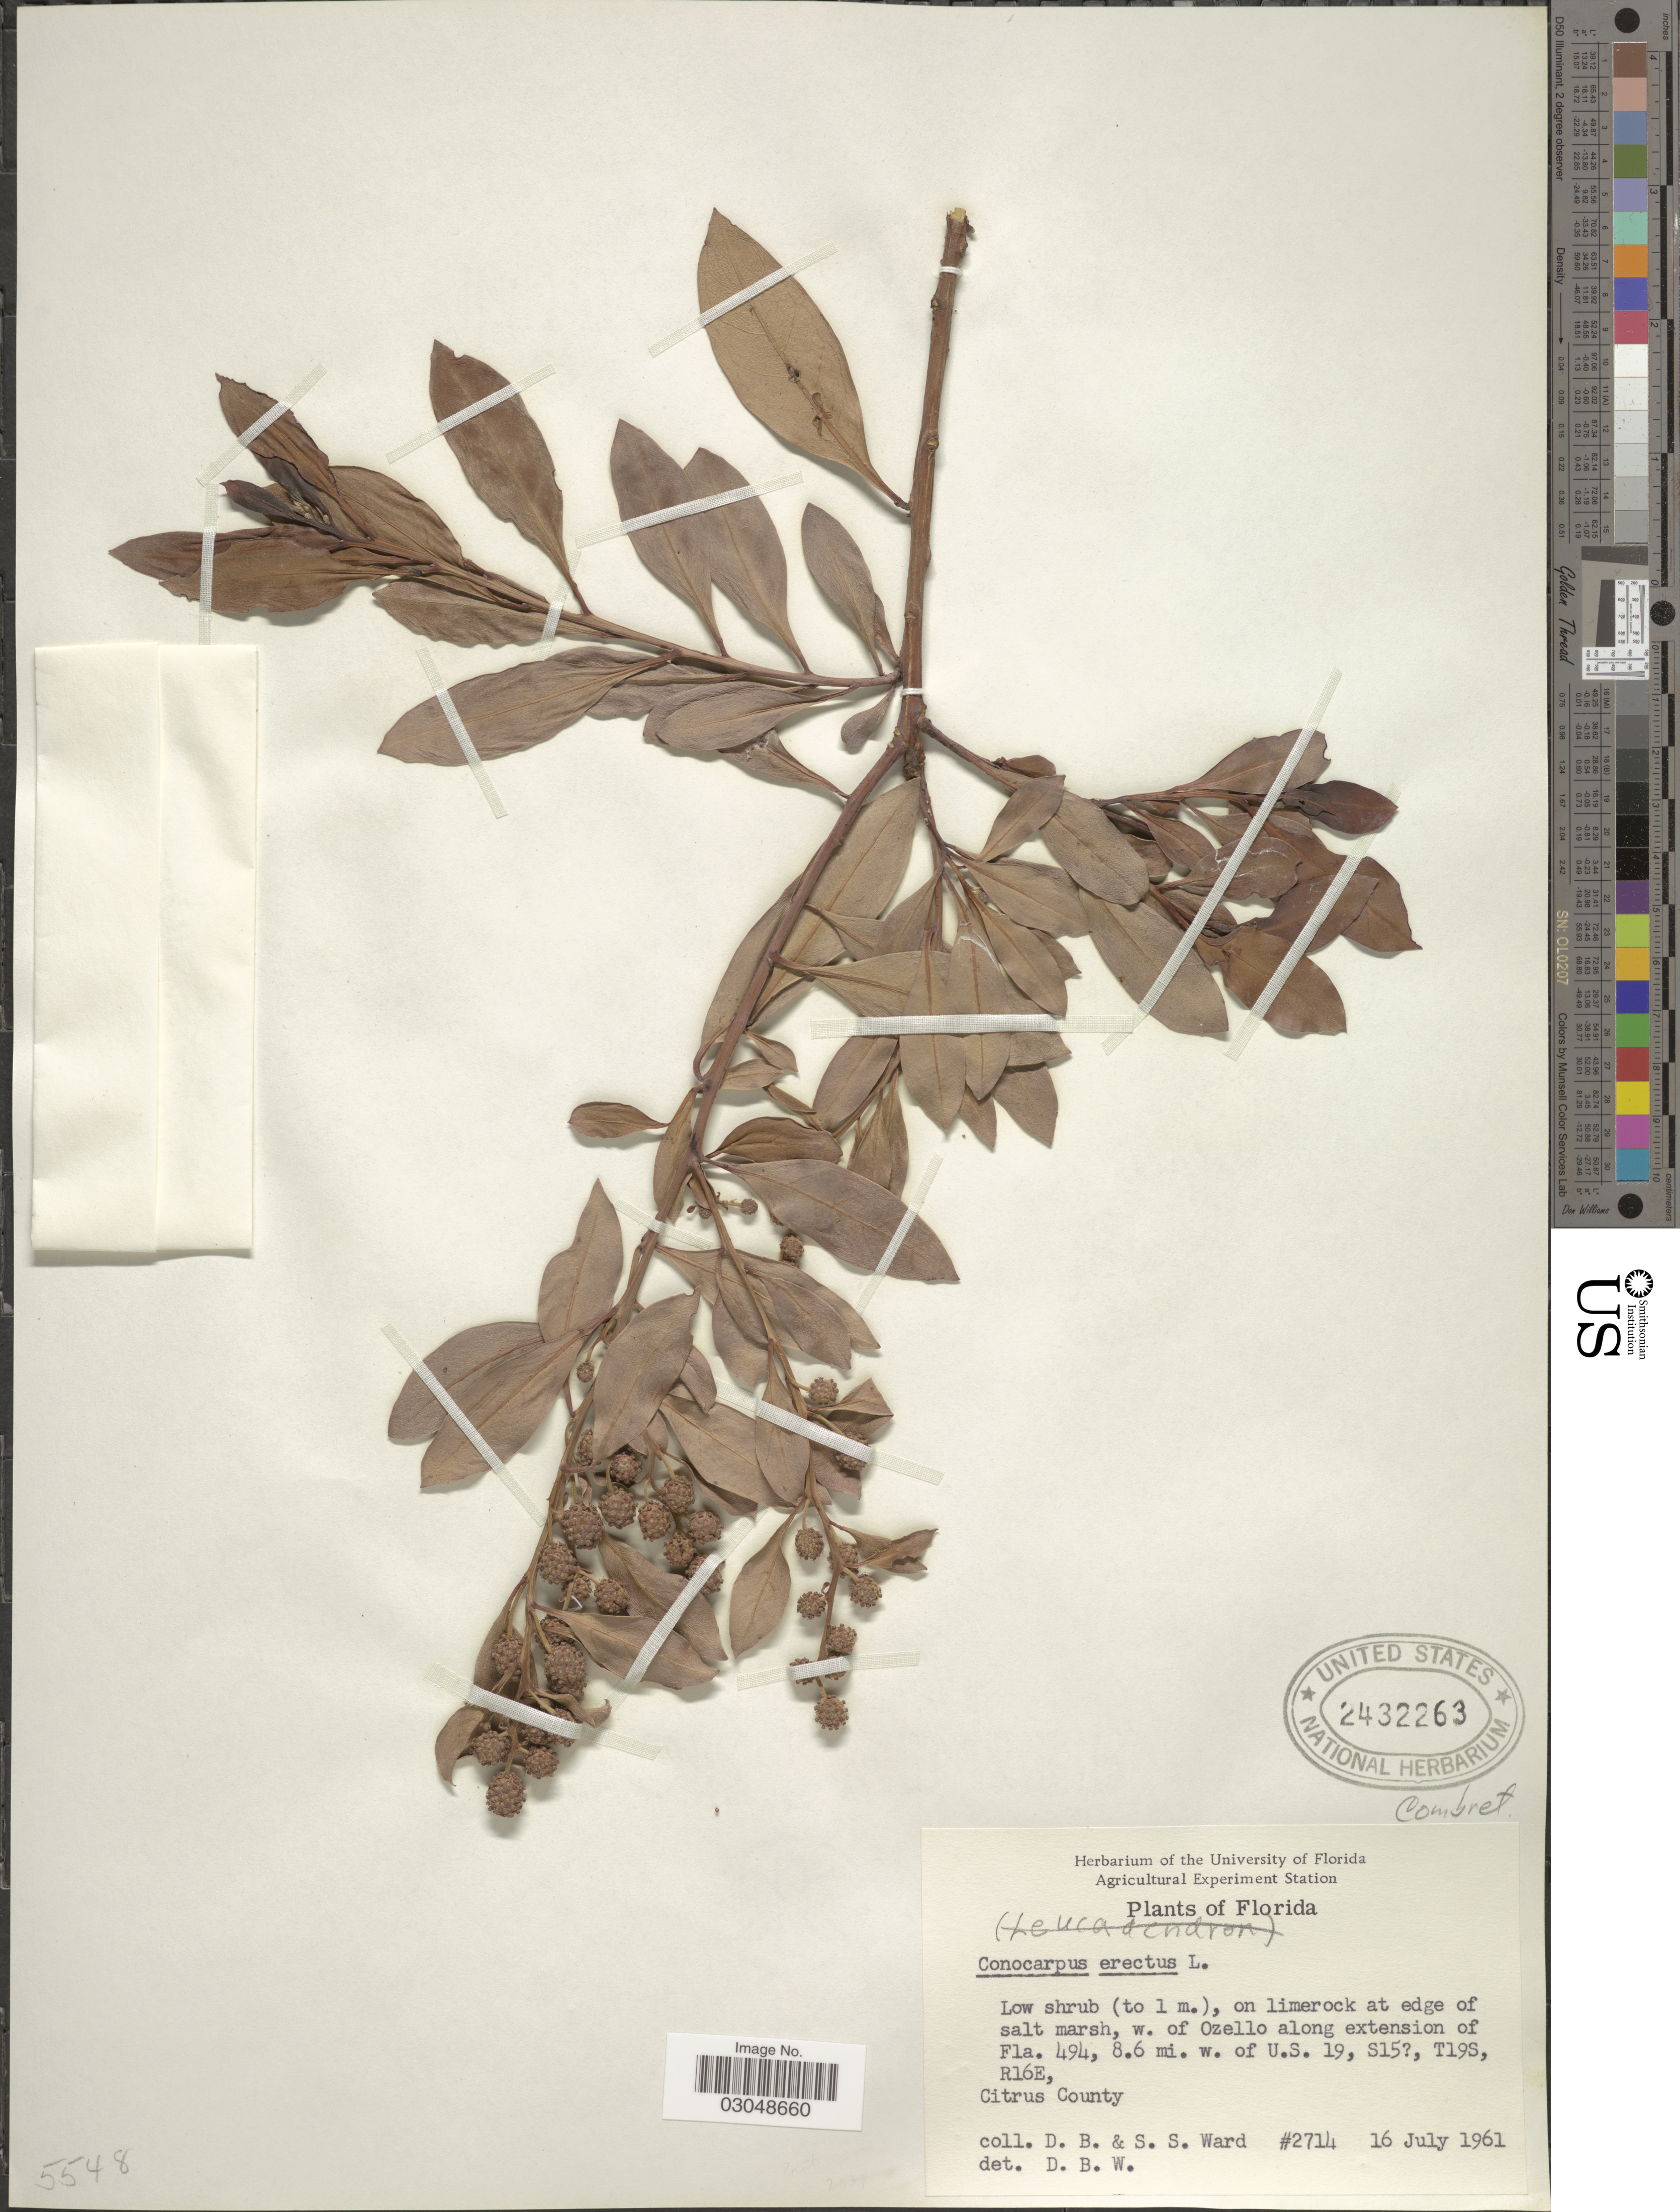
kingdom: Plantae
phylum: Tracheophyta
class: Magnoliopsida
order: Myrtales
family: Combretaceae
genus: Conocarpus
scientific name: Conocarpus erectus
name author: L.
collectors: D. B. Ward & S. S. Ward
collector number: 2714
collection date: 1961-07-16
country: United States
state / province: Florida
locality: On limerock at edge of salt marsh, w. of Ozello along extension of Fla. 494, 8.6 mi. w. of U.S. 19, S15 [unsure placement], T19S, R16E, Citrus County.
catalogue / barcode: US 2432263